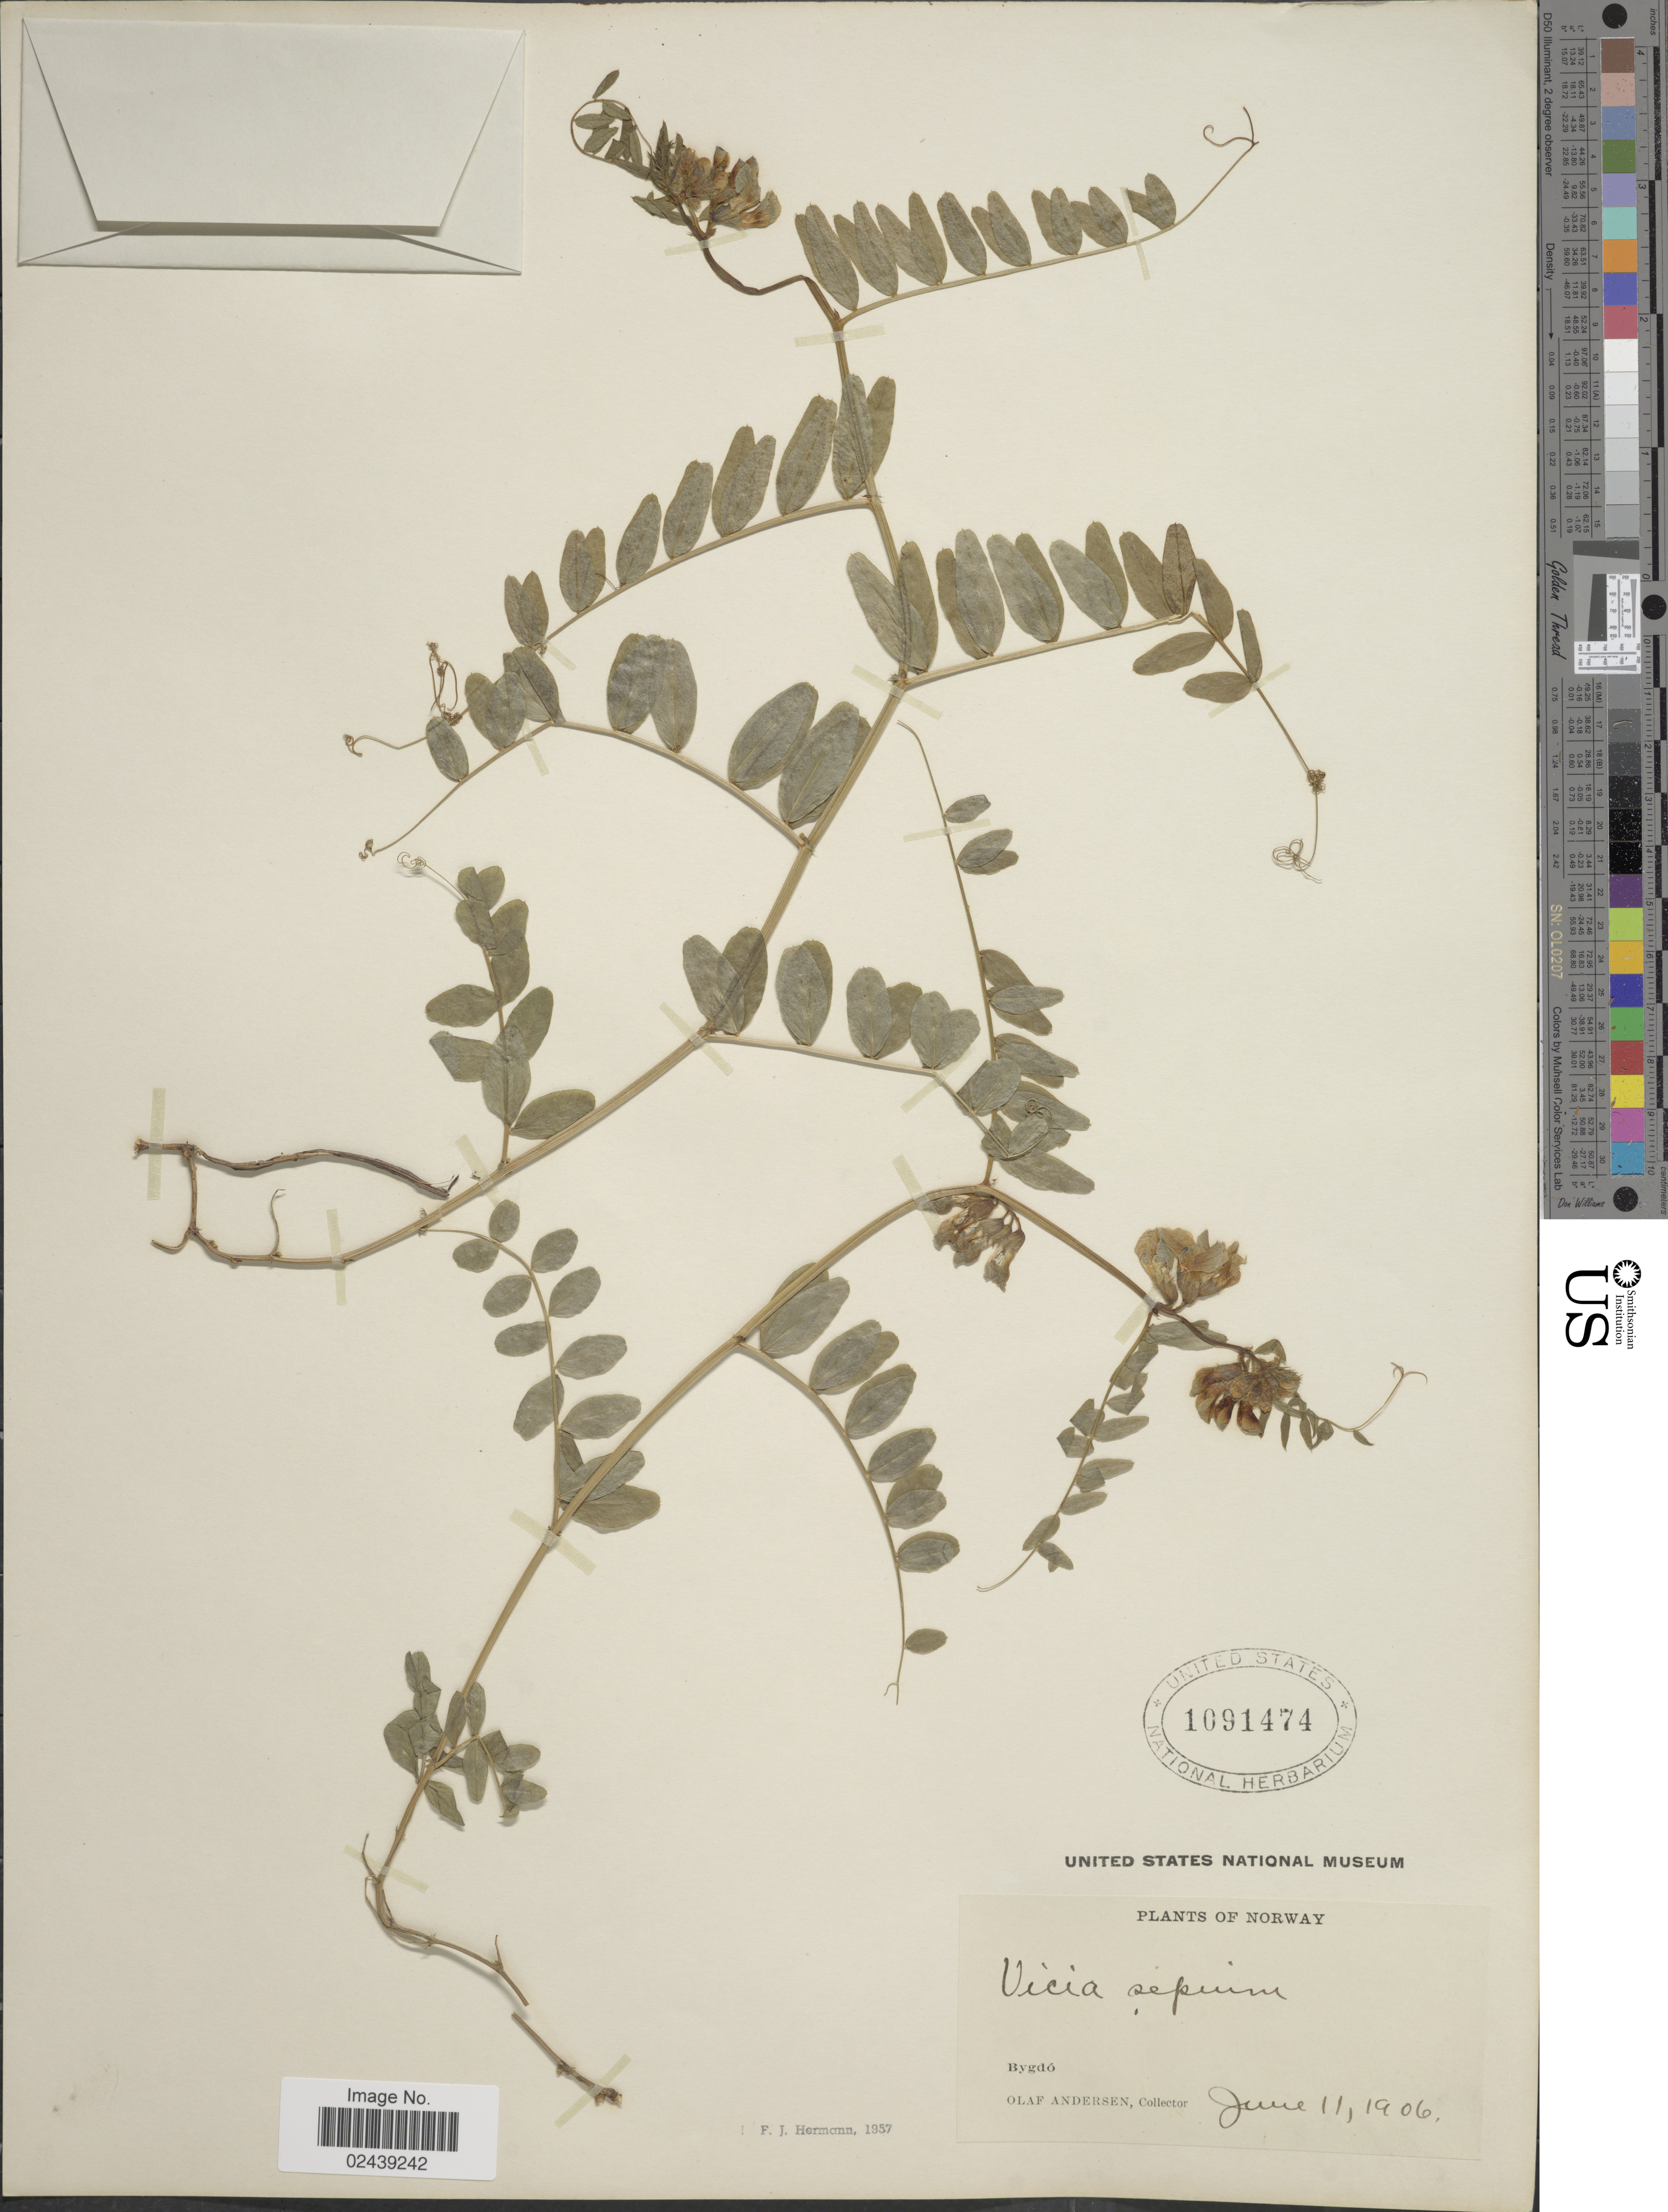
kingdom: Plantae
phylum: Tracheophyta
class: Magnoliopsida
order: Fabales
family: Fabaceae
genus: Vicia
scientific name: Vicia sepium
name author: L.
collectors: O. Andersen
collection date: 1906-06-11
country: Norway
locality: Bygdo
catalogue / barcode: US 1091474